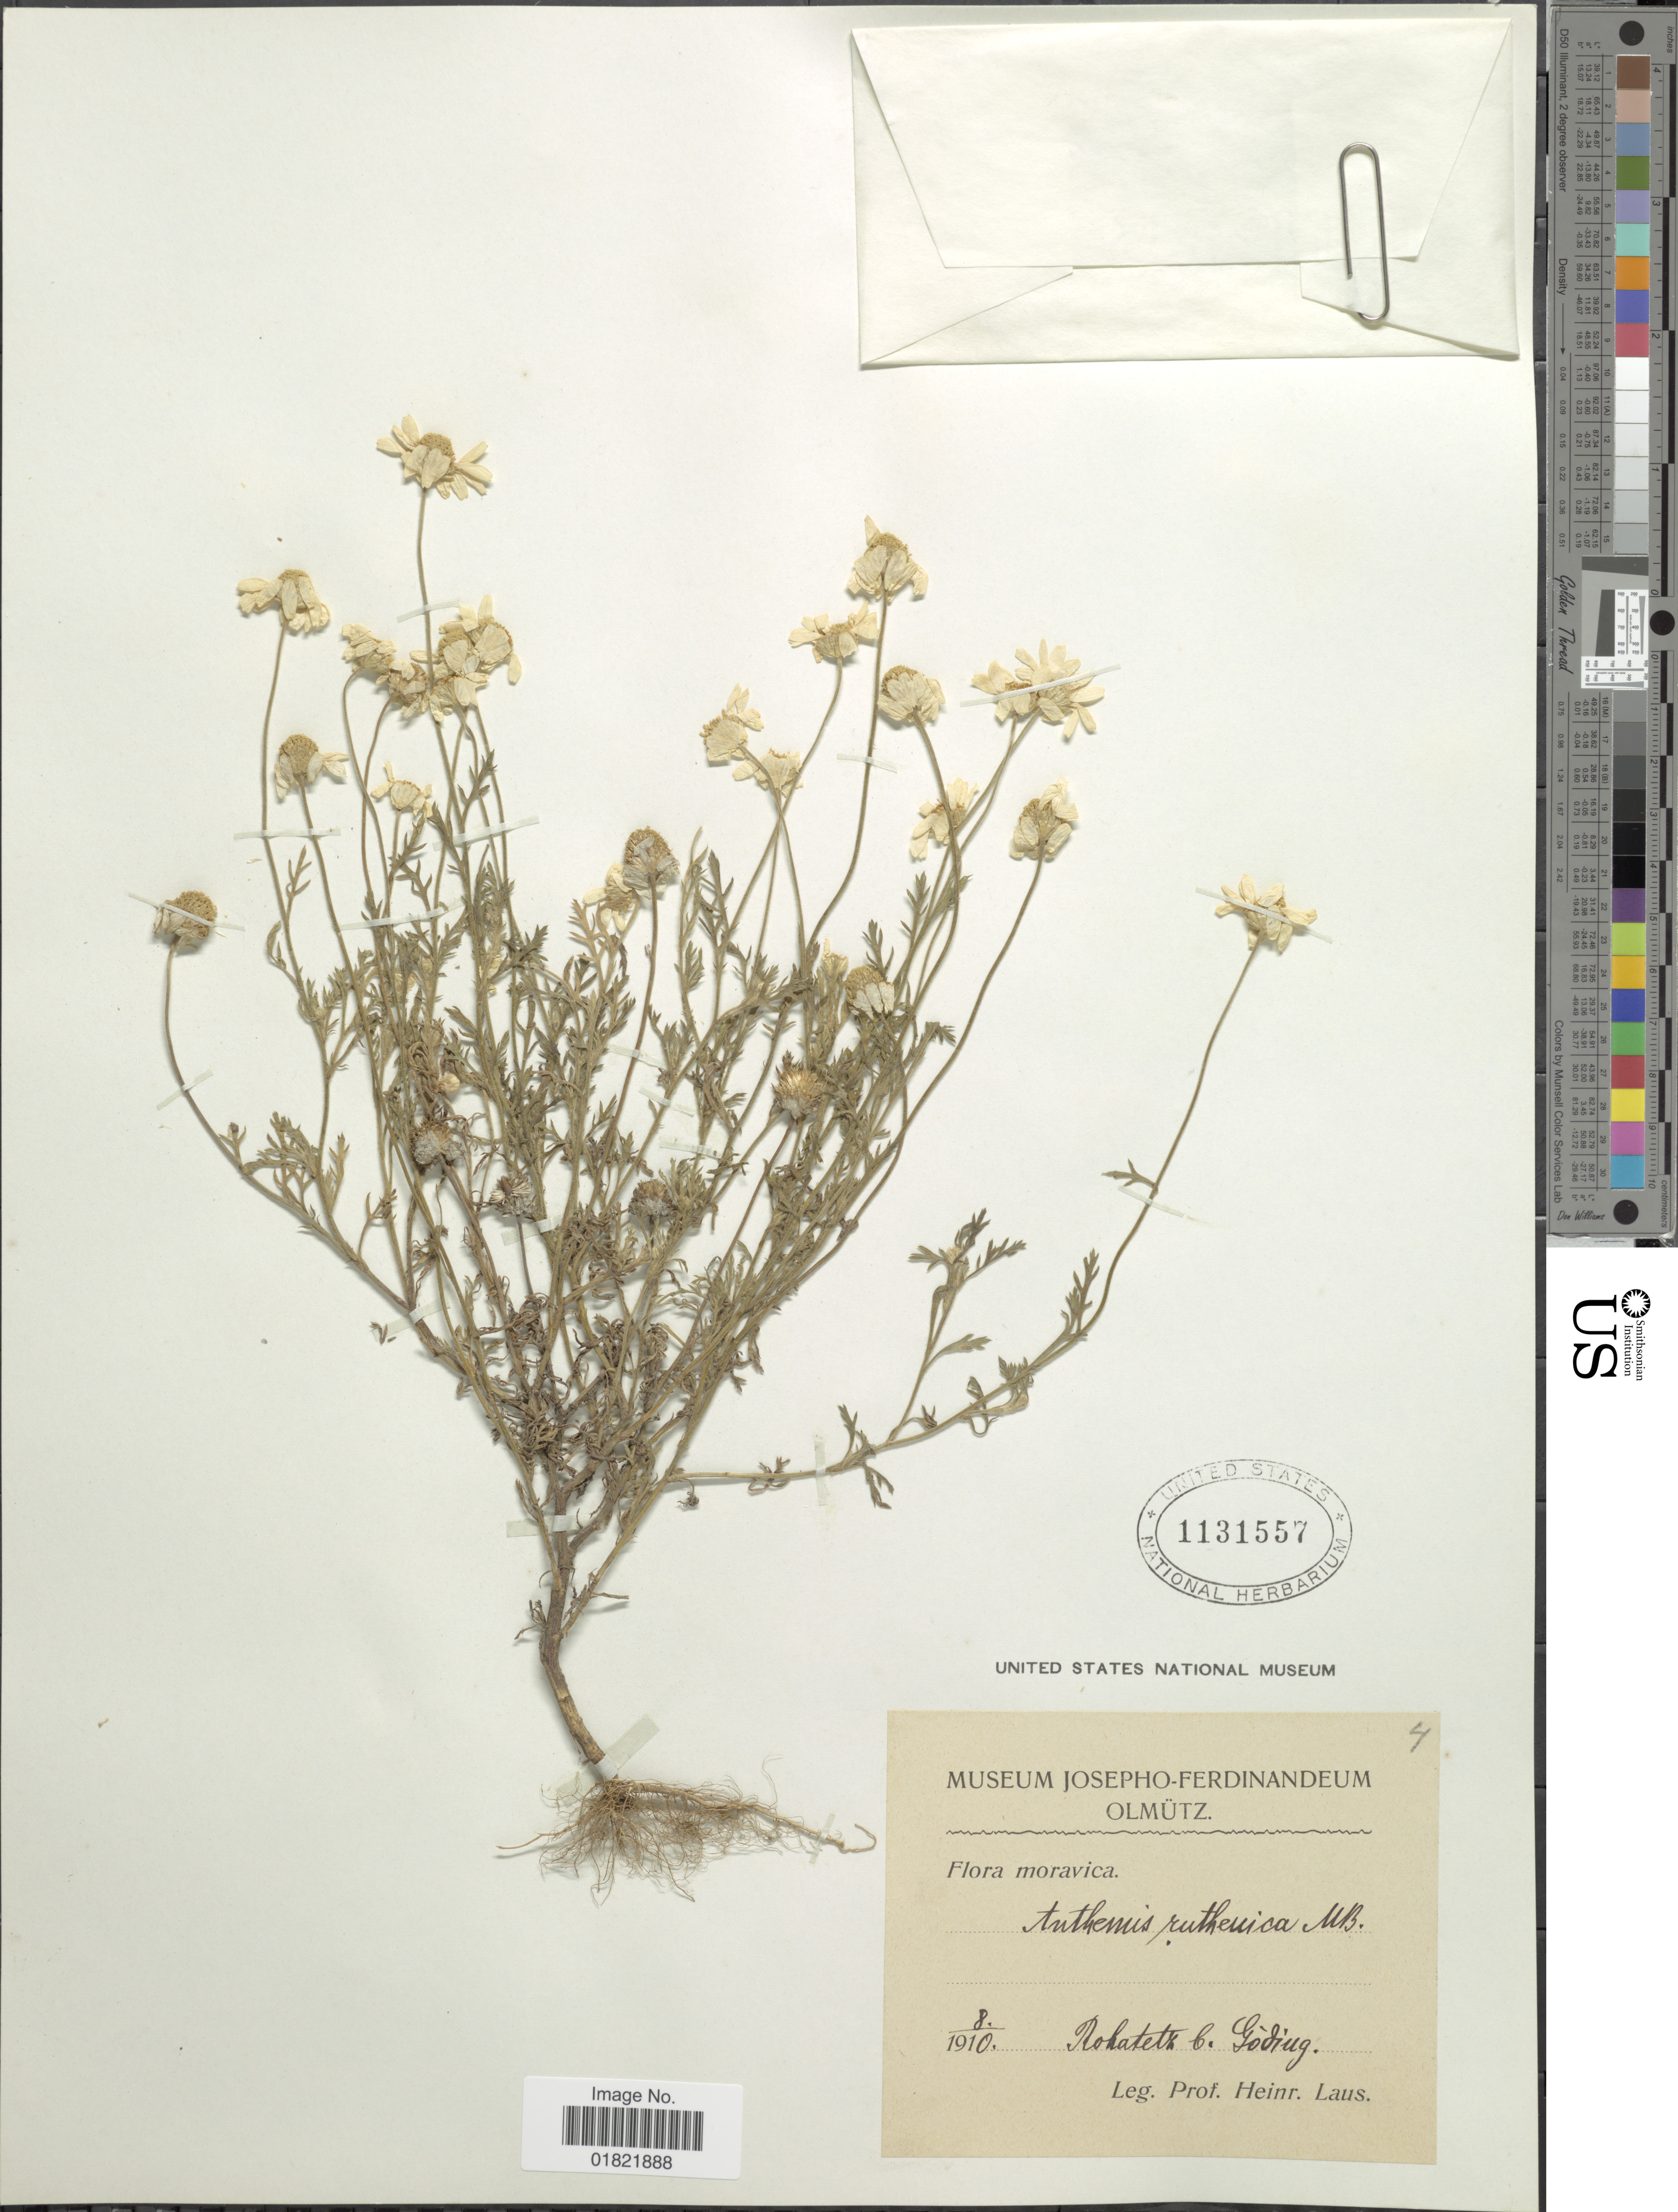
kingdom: Plantae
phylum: Tracheophyta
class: Magnoliopsida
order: Asterales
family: Asteraceae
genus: Anthemis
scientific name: Anthemis ruthenica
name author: M. Bieb.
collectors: H. Laus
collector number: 4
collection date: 1910-08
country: Czechia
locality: Moravica, Rohatetz C. Godiug [interpreted]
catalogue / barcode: US 1131557